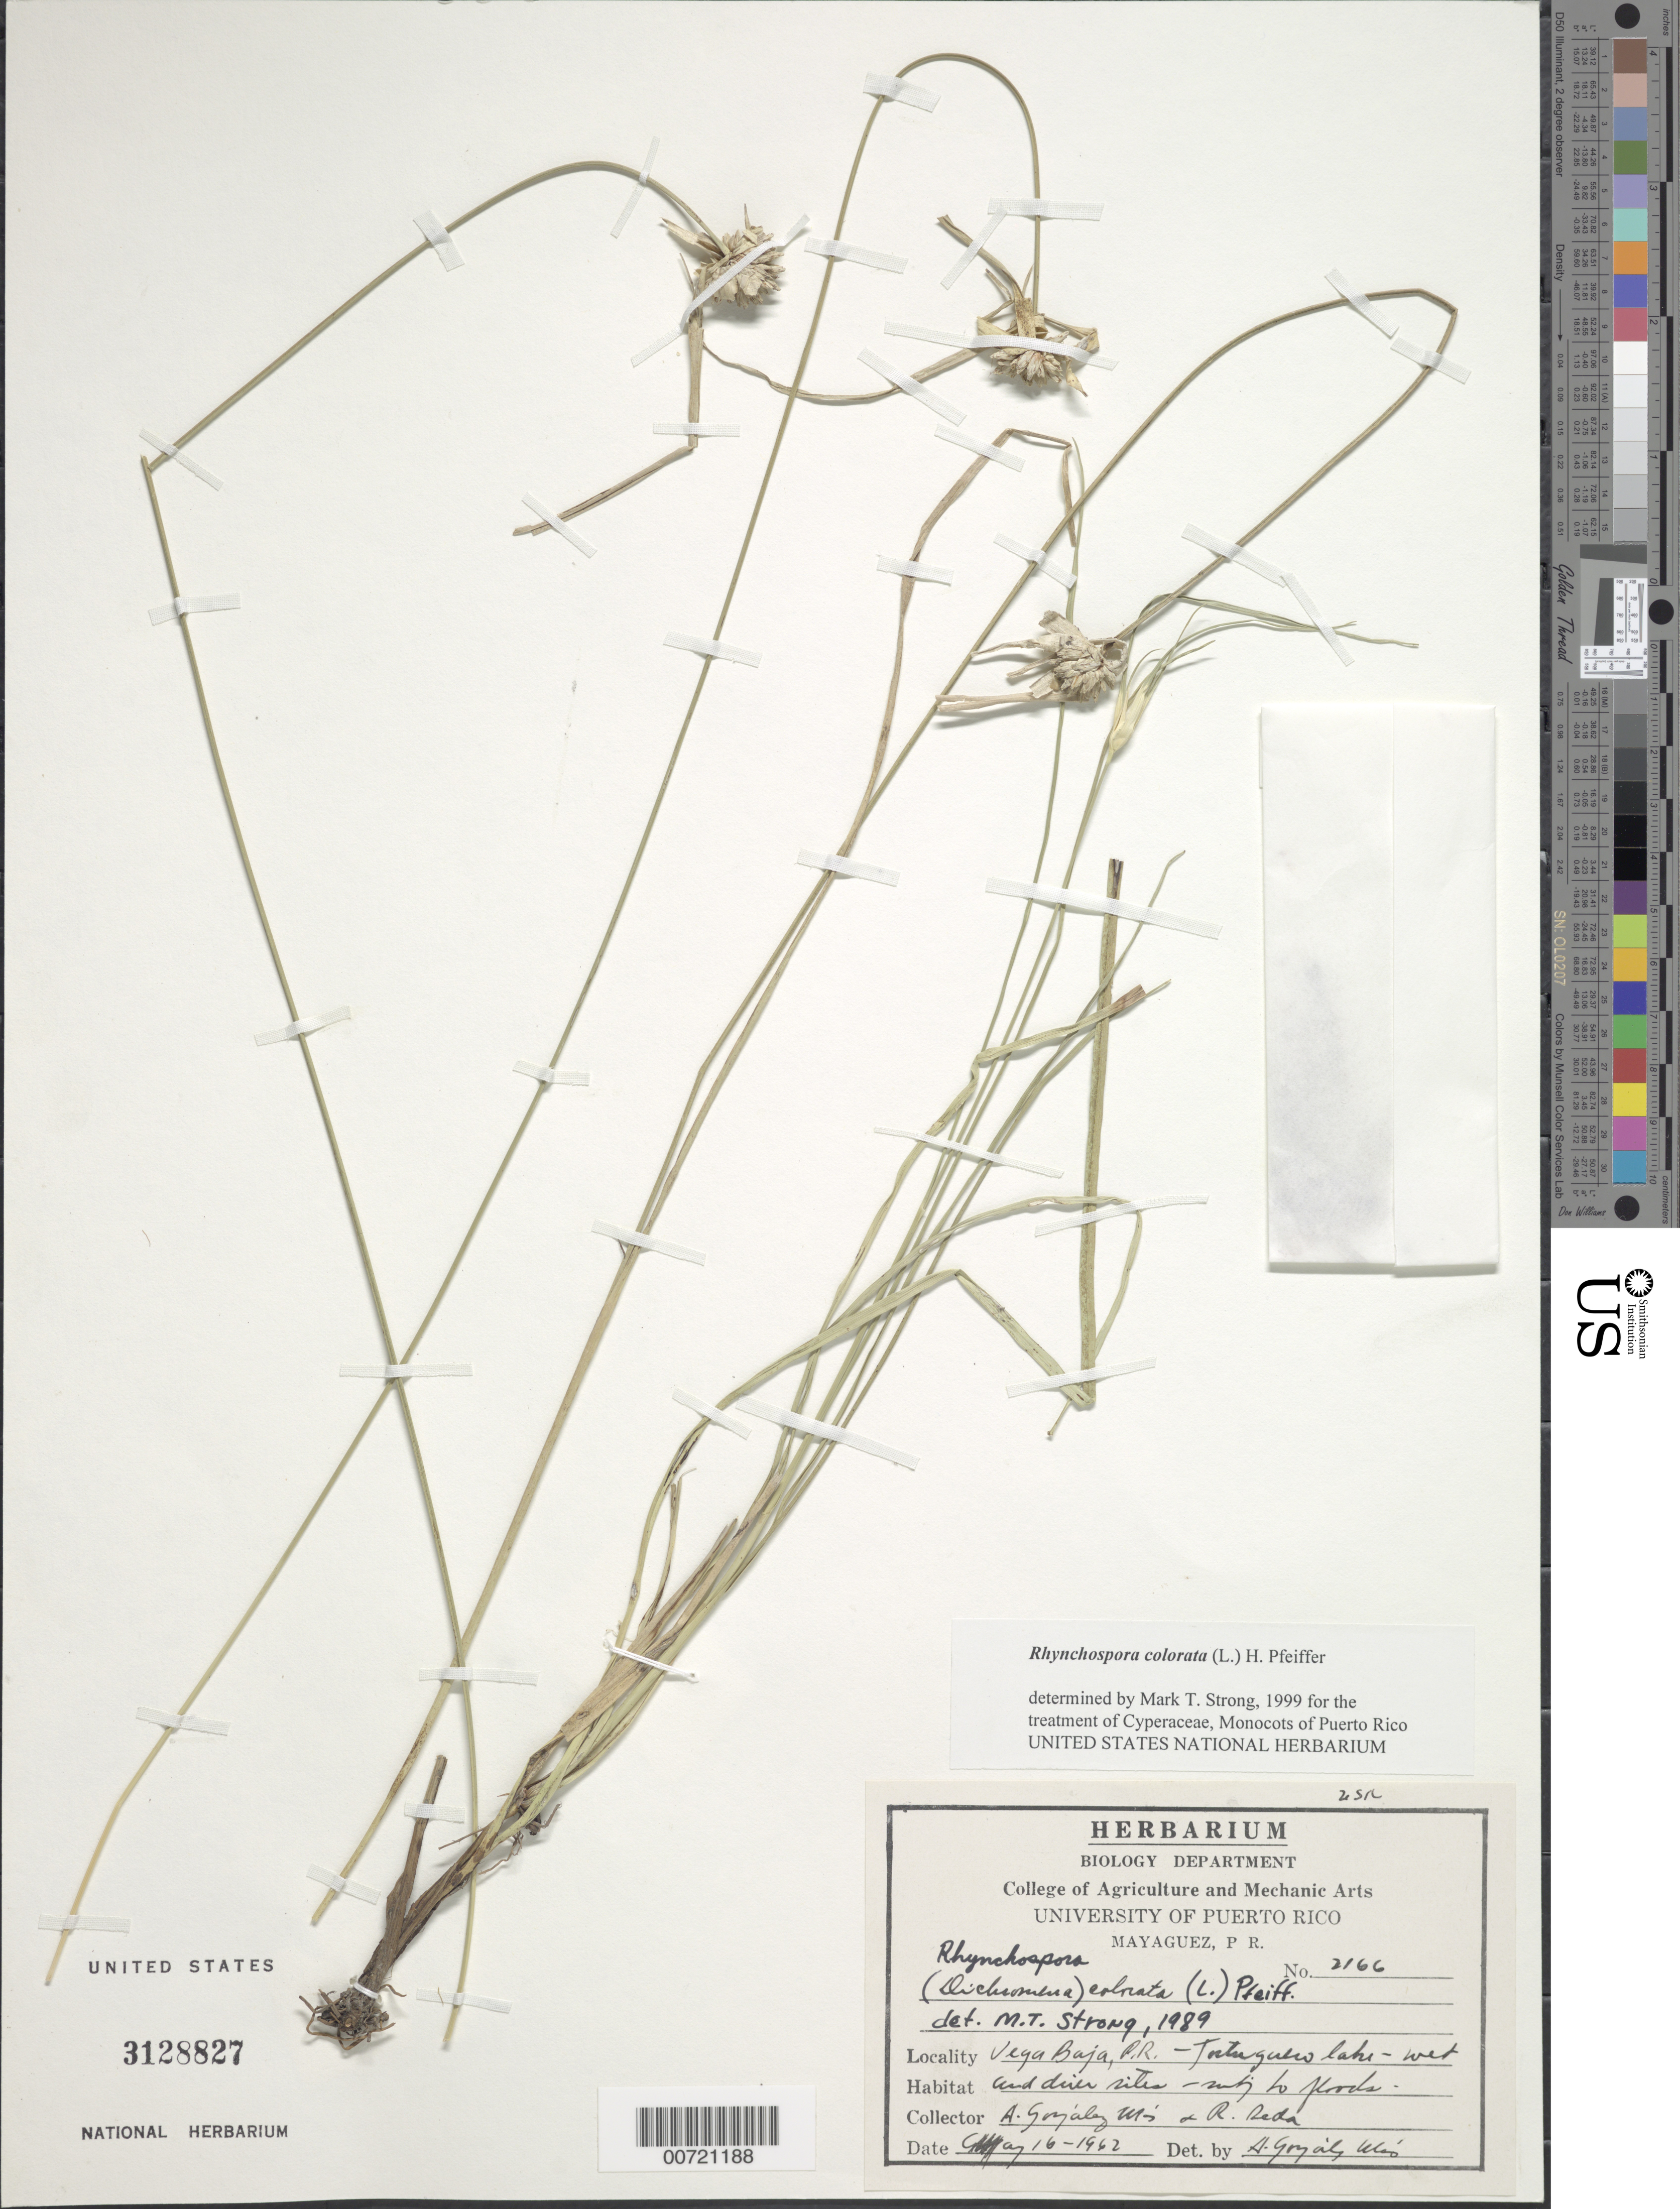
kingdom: Plantae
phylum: Tracheophyta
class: Liliopsida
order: Poales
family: Cyperaceae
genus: Rhynchospora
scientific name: Rhynchospora colorata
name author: (L.) H. Pfeiff.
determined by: Strong, M. T., (US), Smithsonian Institution - National Museum of Natural History (UNITED STATES)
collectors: A. González Más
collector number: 2166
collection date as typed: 16 May 1962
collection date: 1962-05-16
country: Puerto Rico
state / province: Manatí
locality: Vega Baja: Tortuguero Lake.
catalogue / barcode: US 3128827